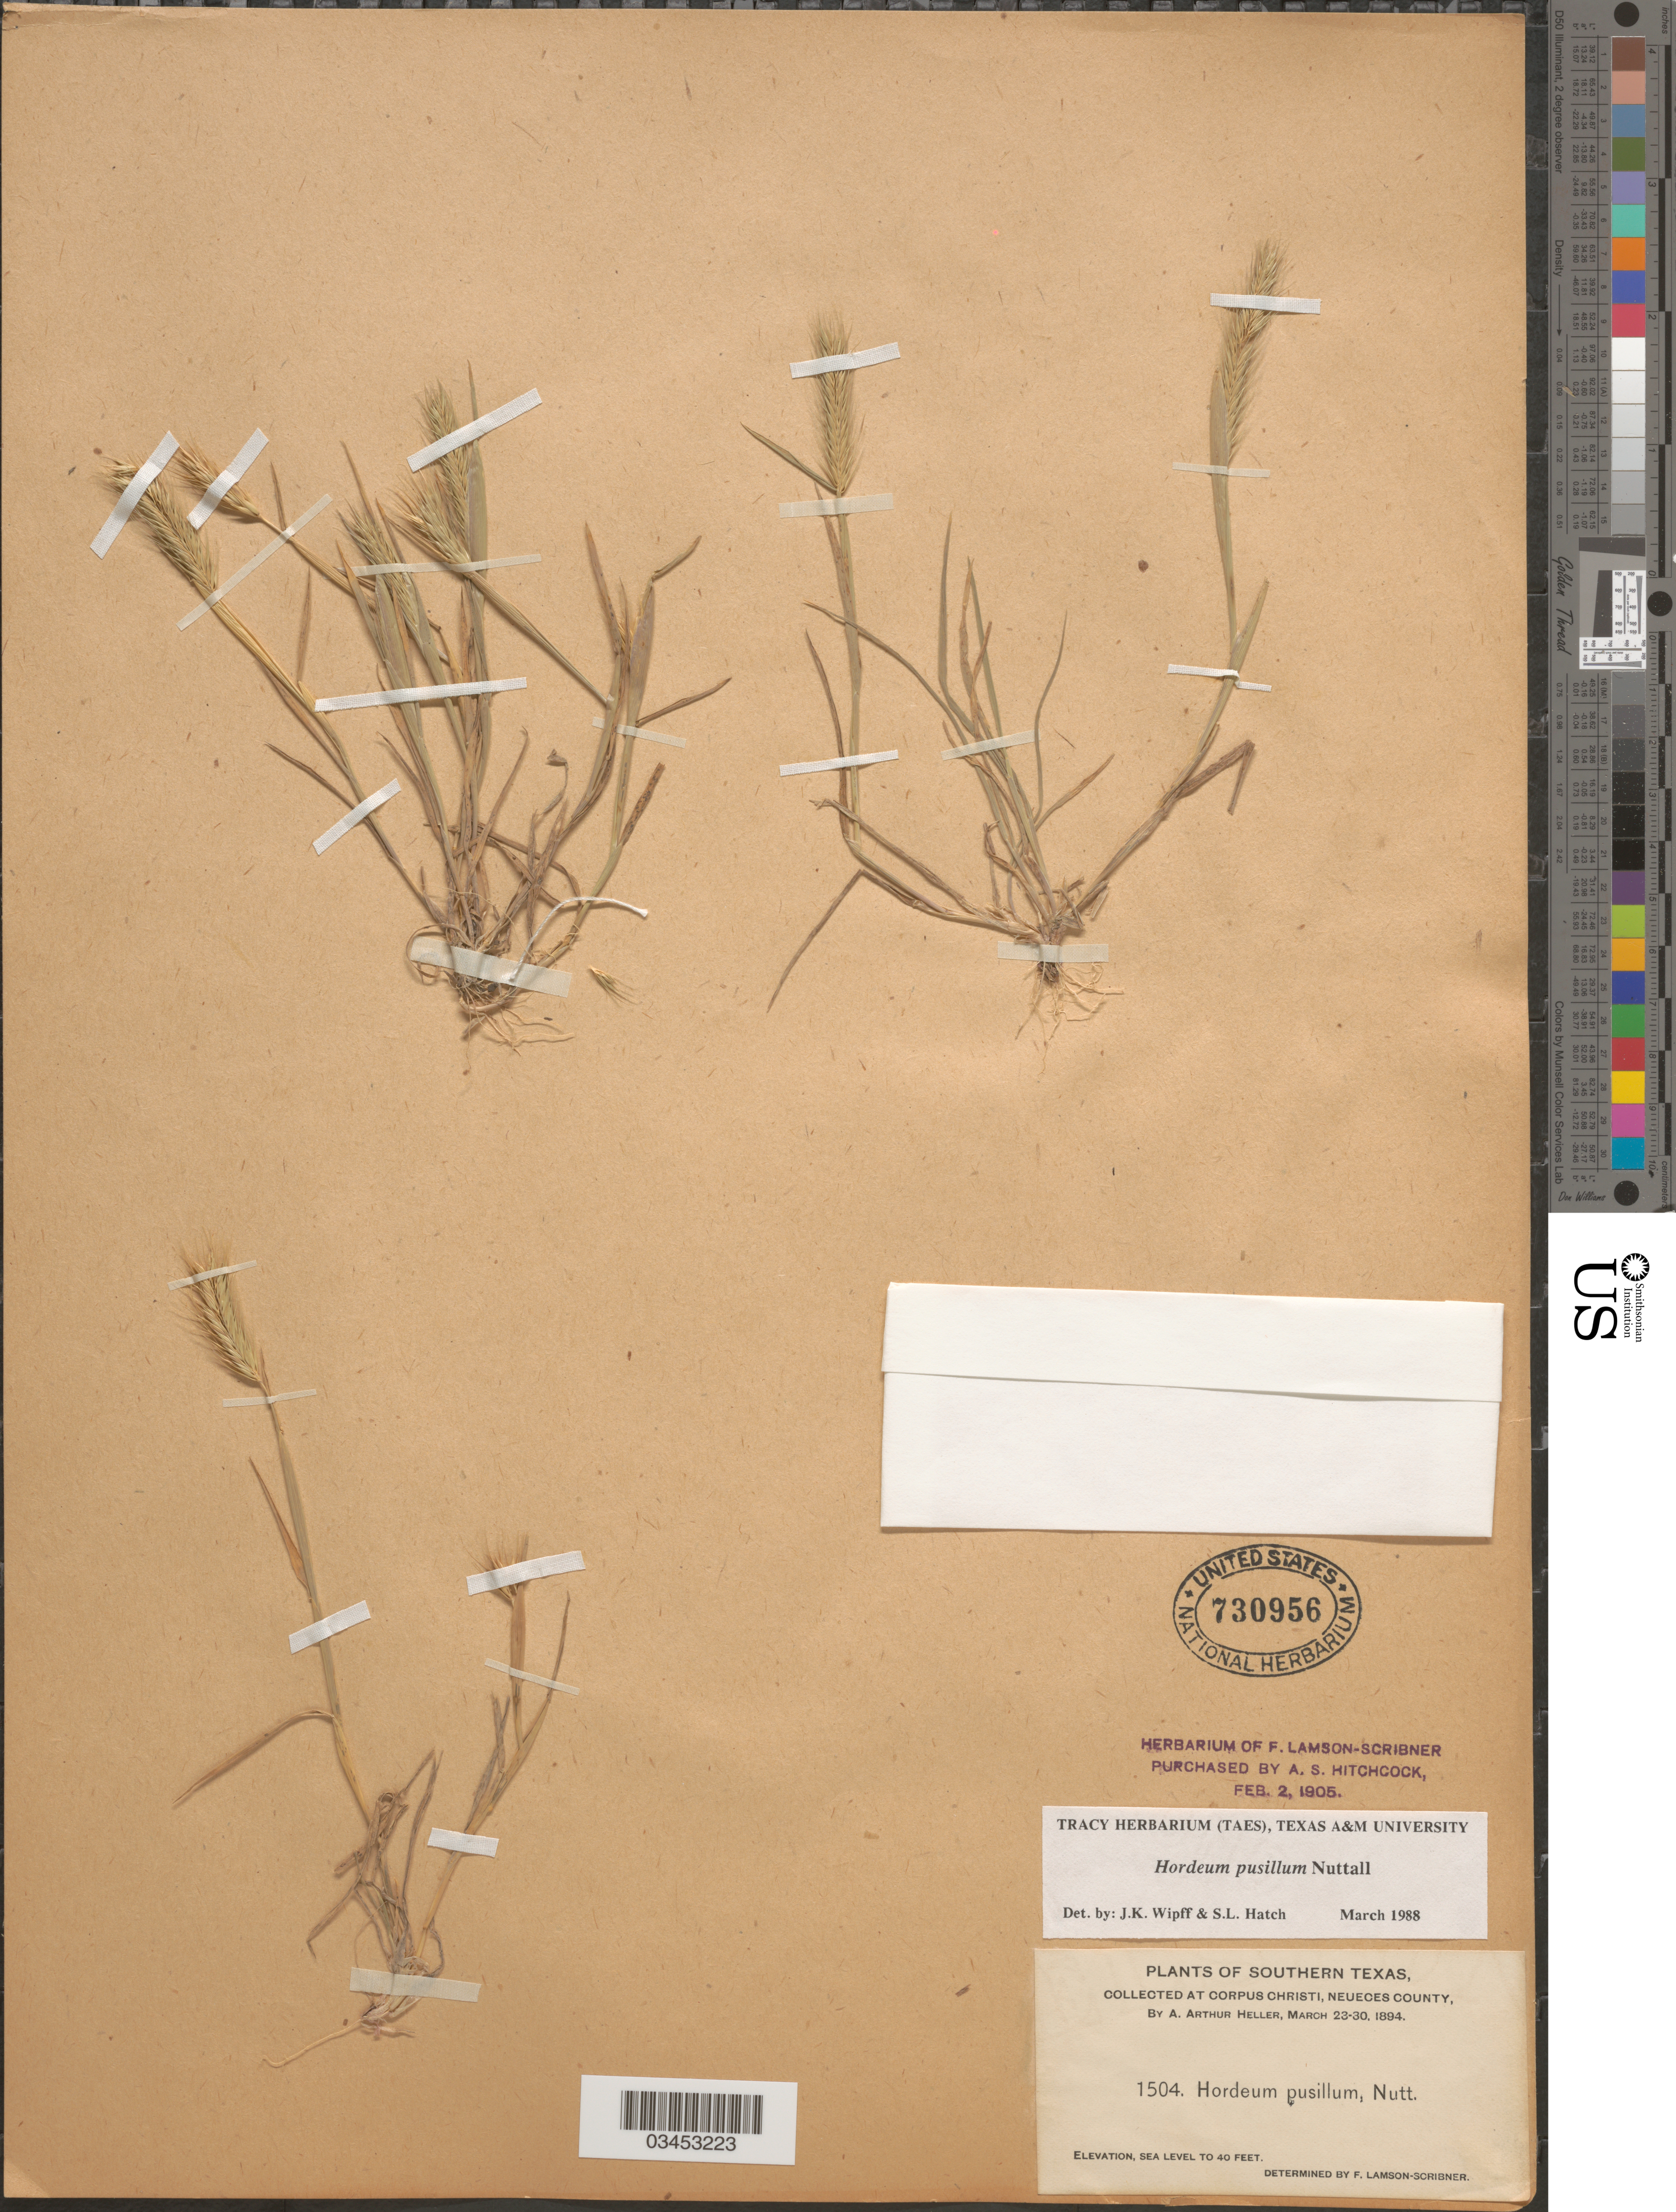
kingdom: Plantae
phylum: Tracheophyta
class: Liliopsida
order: Poales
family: Poaceae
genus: Hordeum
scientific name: Hordeum pusillum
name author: Nutt.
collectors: A. A. Heller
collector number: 1504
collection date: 1894-03-23/1894-03-30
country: United States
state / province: Texas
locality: Southern Texas. Corpus Christi, Neueces County.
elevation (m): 0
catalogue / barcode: US 730956